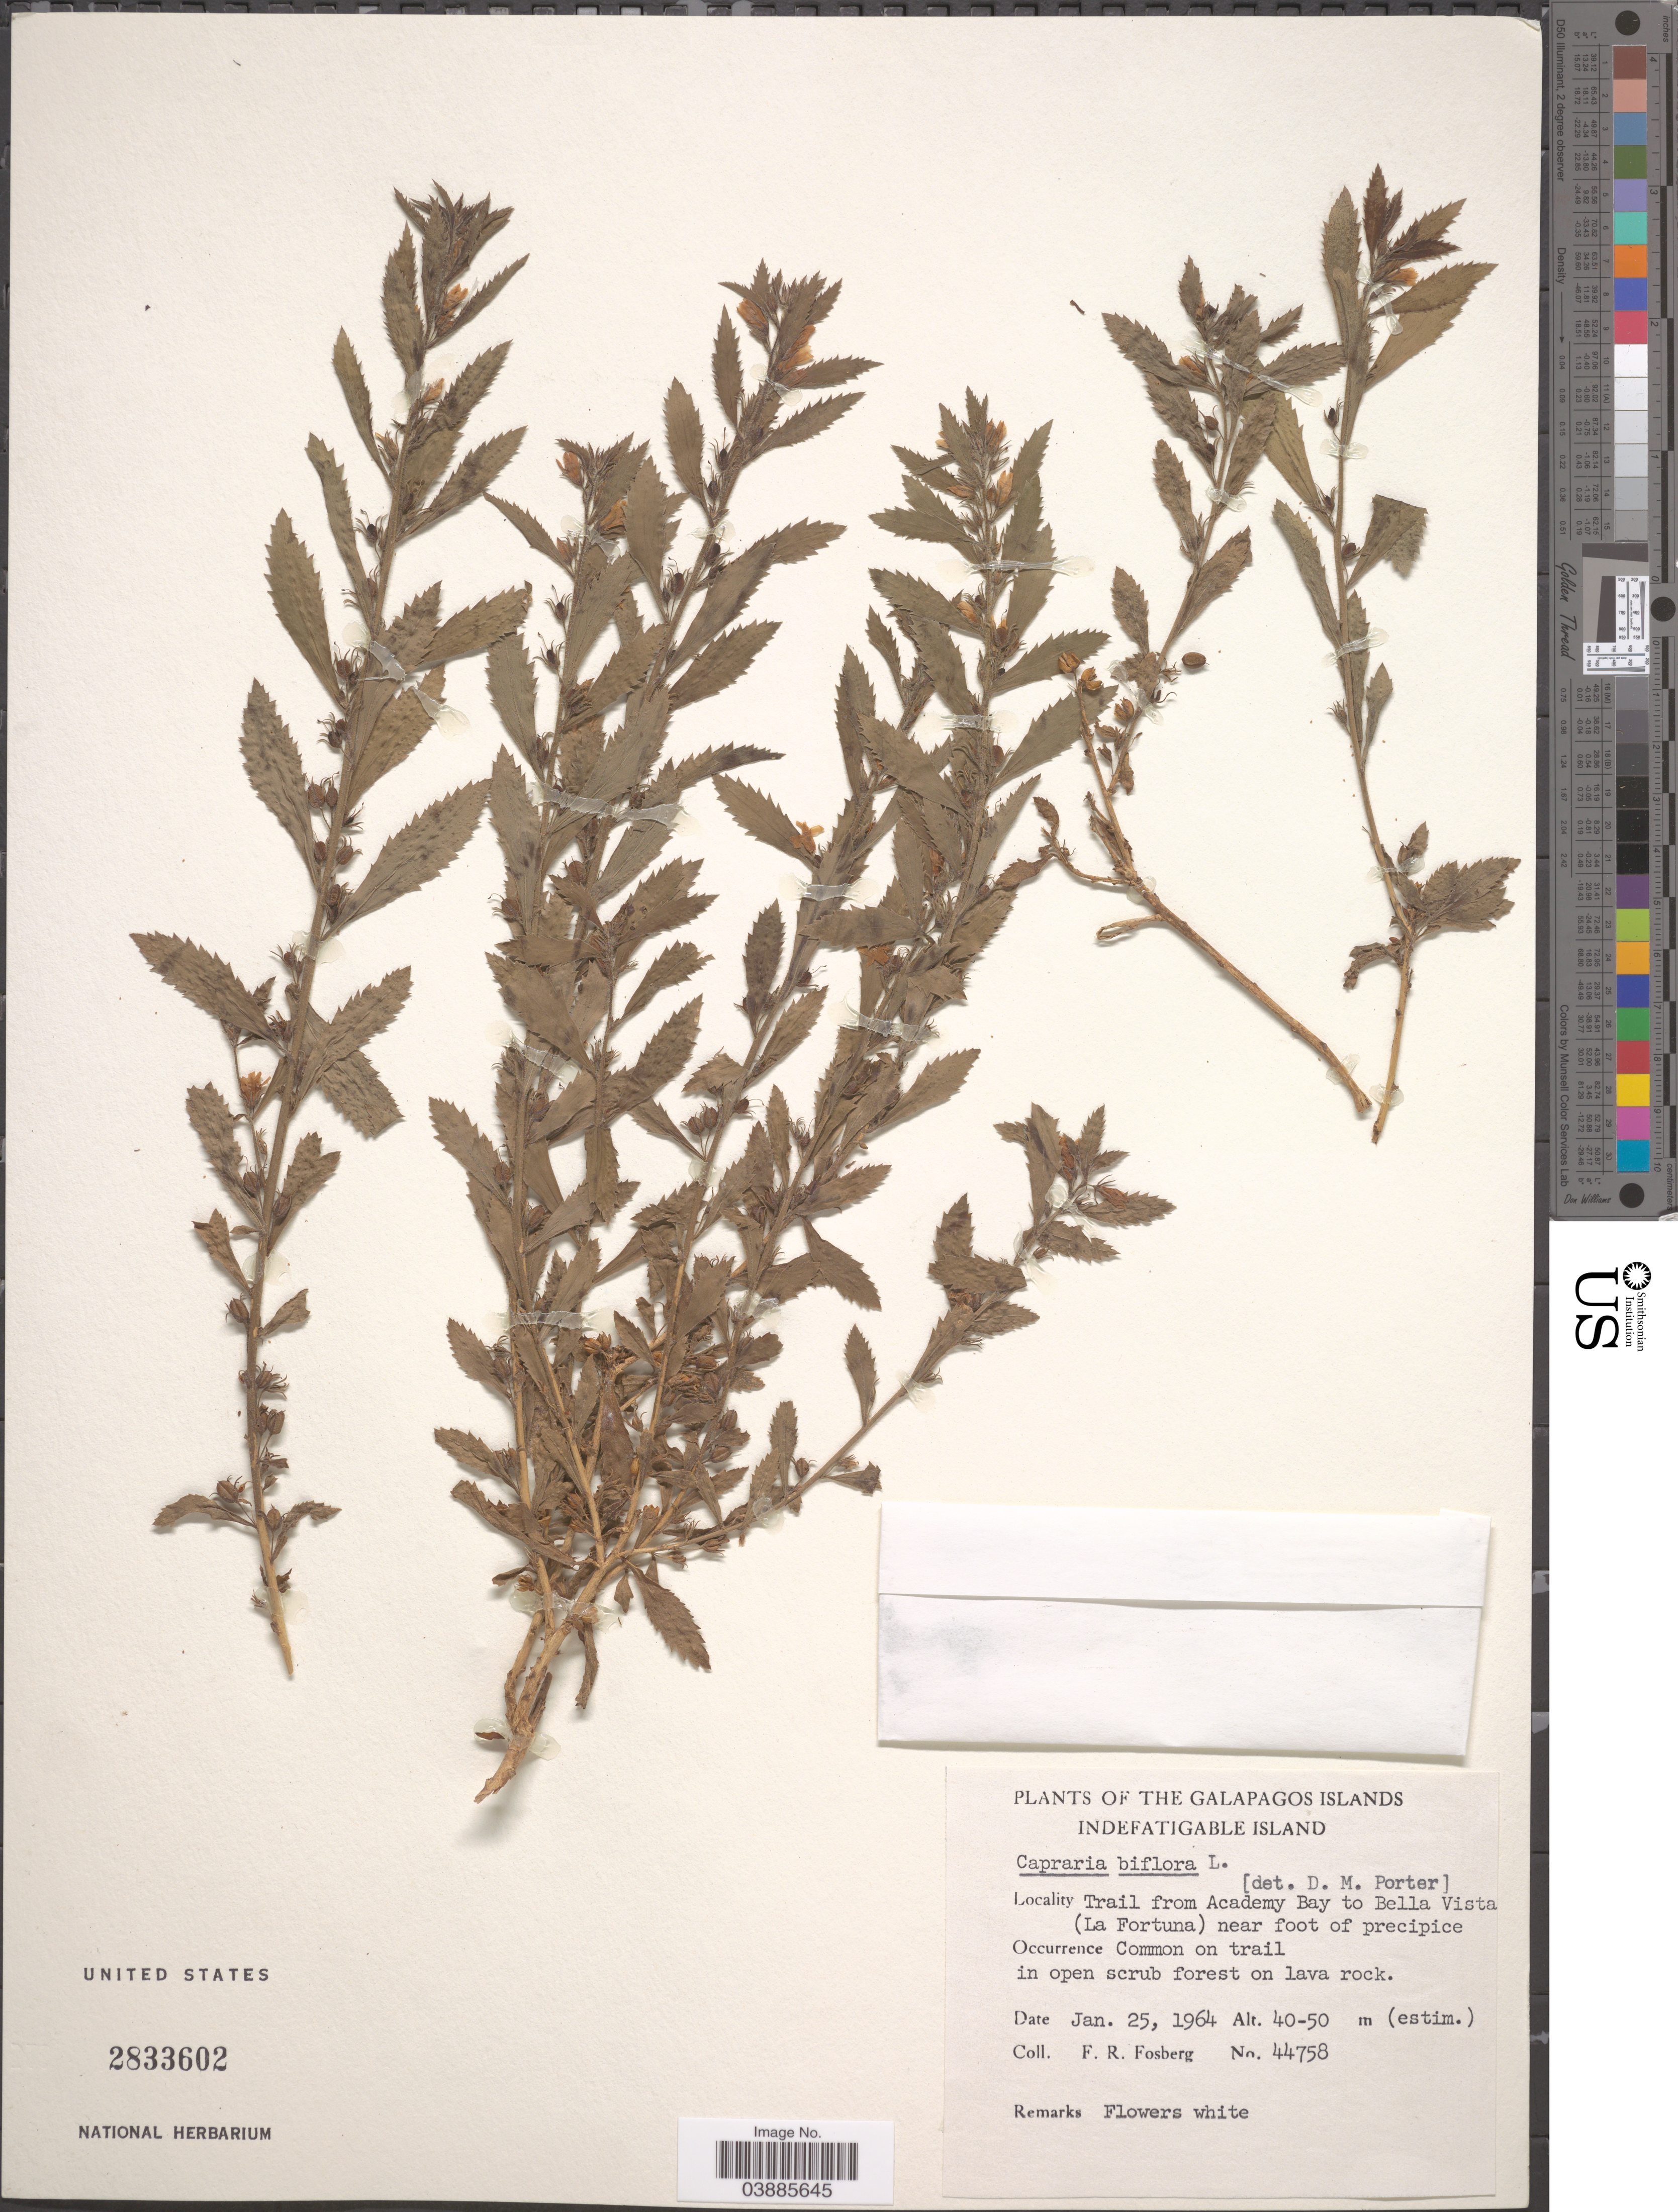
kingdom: Plantae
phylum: Tracheophyta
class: Magnoliopsida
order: Lamiales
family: Scrophulariaceae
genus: Capraria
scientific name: Capraria biflora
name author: L.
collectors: F. R. Fosberg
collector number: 44758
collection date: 1964-01-25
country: Ecuador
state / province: Colón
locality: The Galapagos Islands. Indefatigable Island. Trail from Academy Bay to Bella Vista (La Fortuna) near foot of precipice.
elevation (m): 40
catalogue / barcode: US 2833602